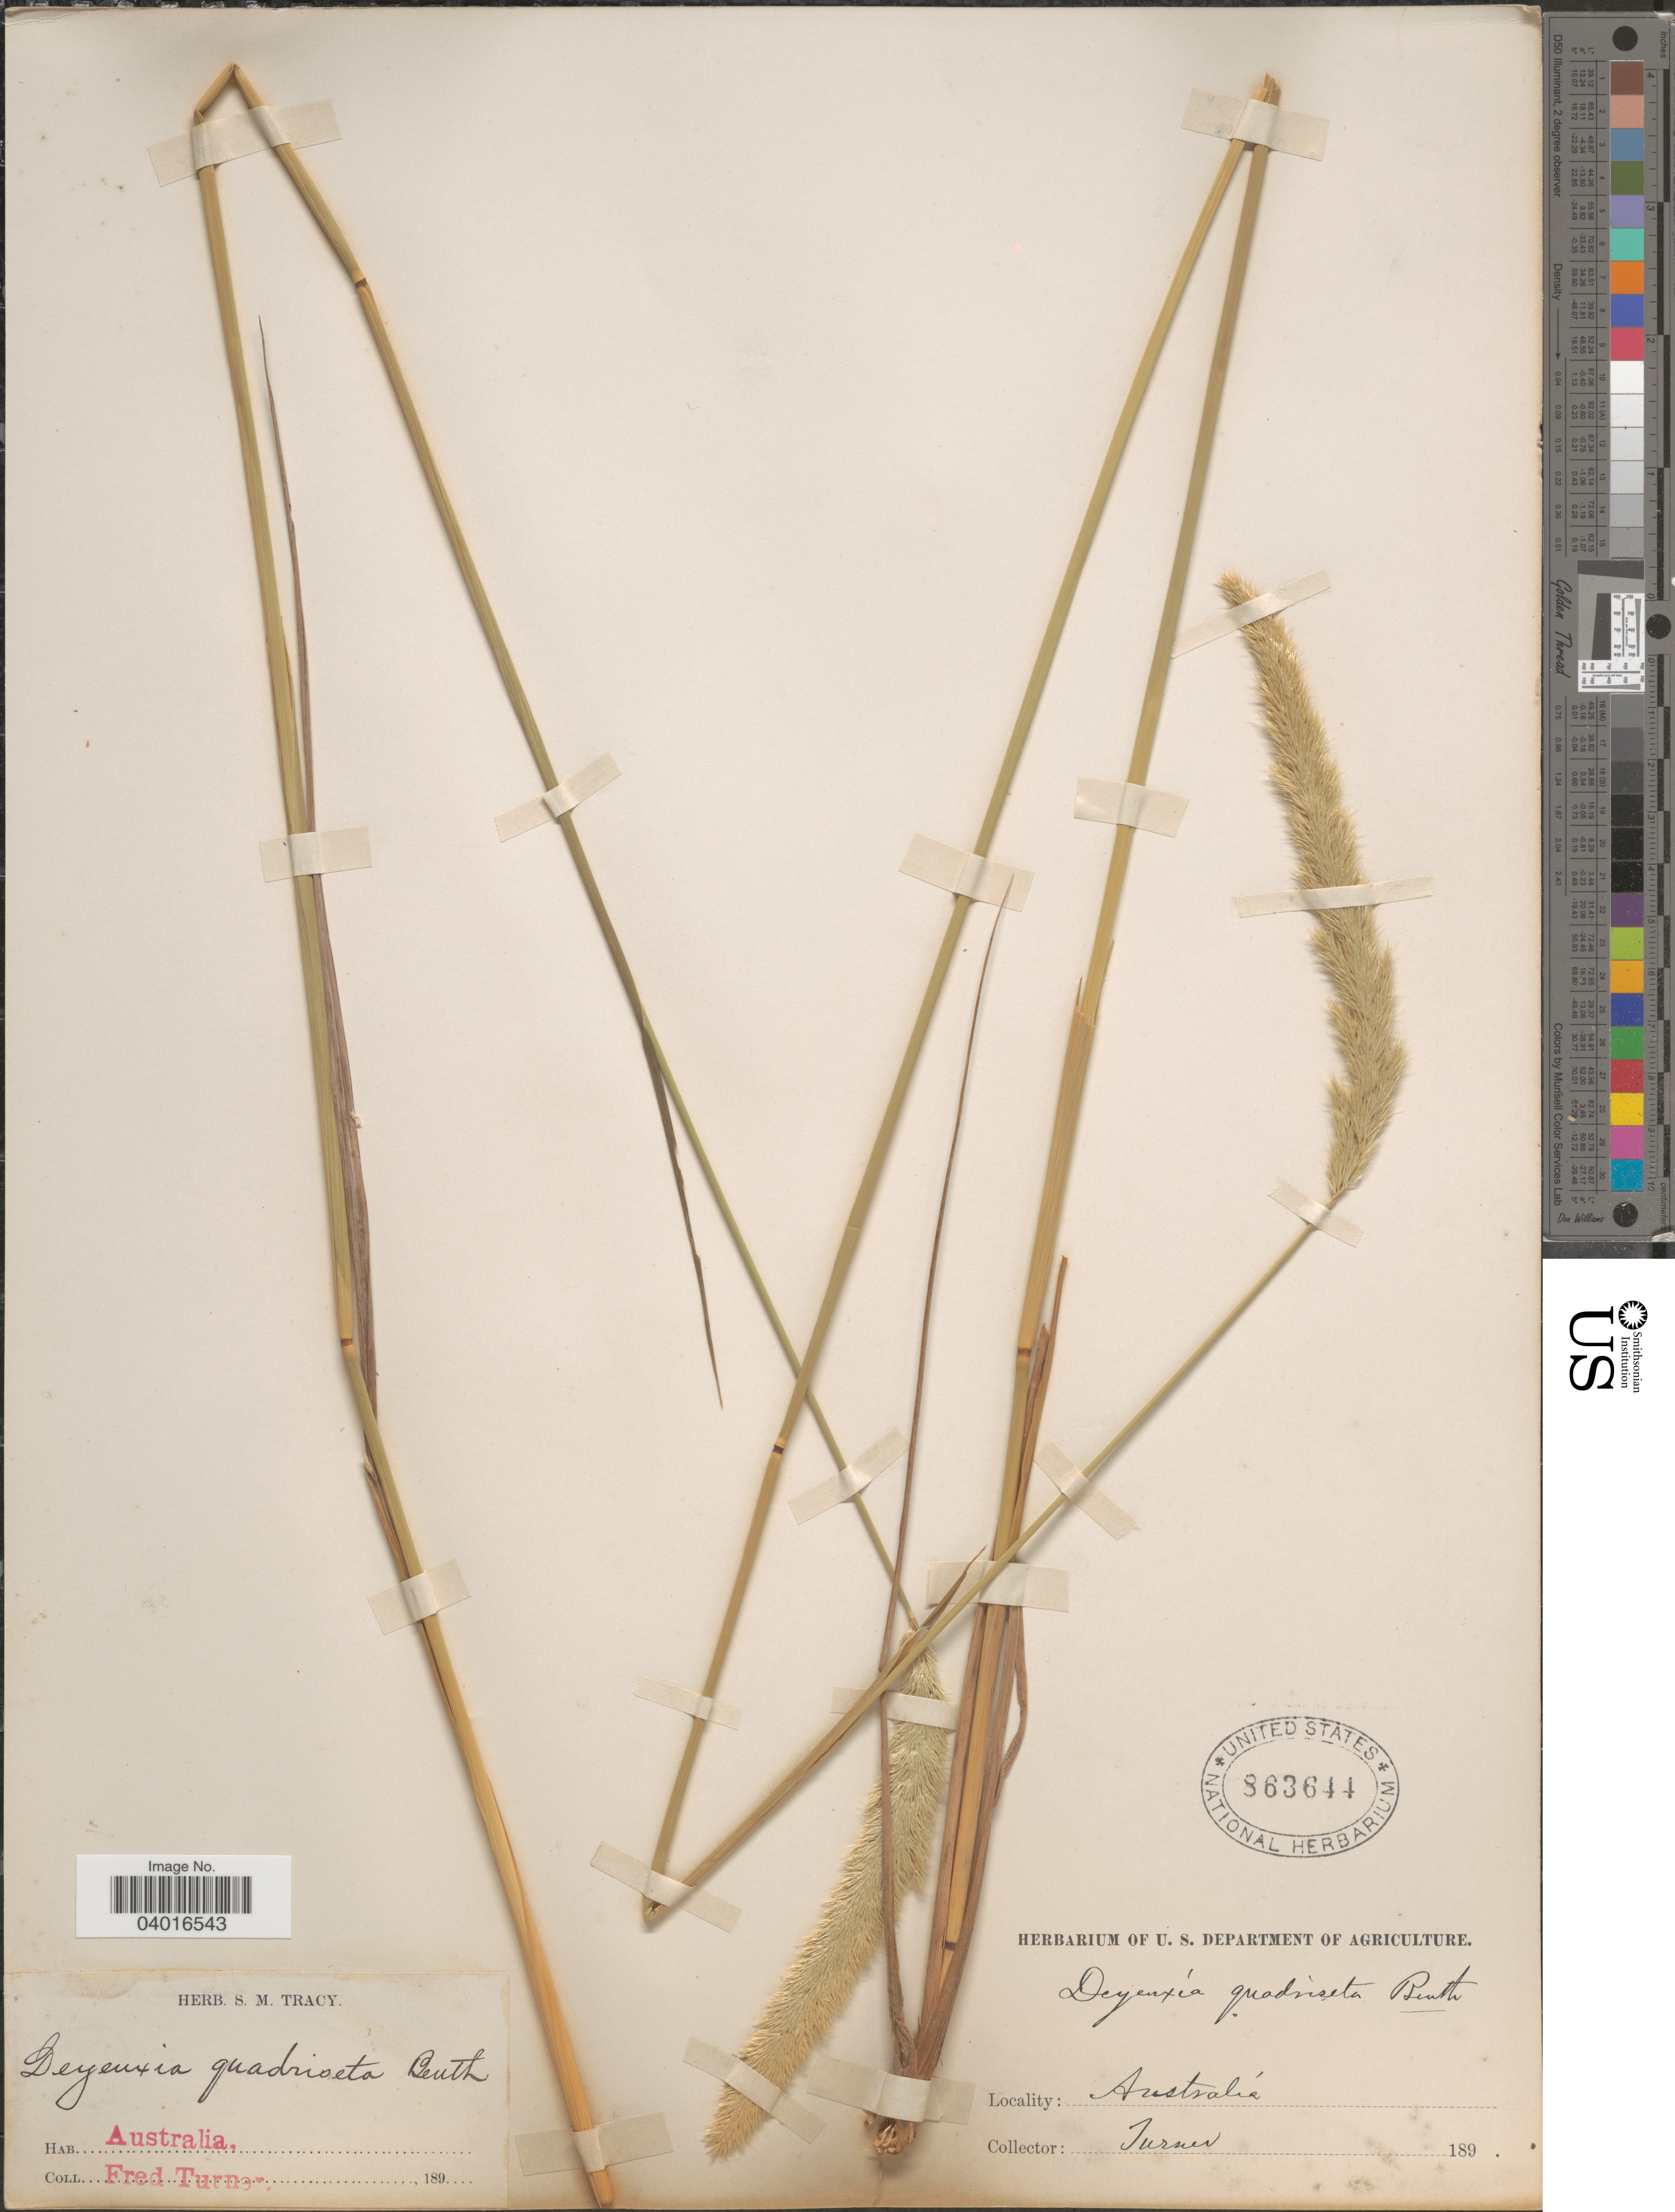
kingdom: Plantae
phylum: Tracheophyta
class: Liliopsida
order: Poales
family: Poaceae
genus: Dichelachne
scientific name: Dichelachne quadriseta ined.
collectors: F. Turner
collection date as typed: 189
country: Australia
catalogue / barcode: US 863644